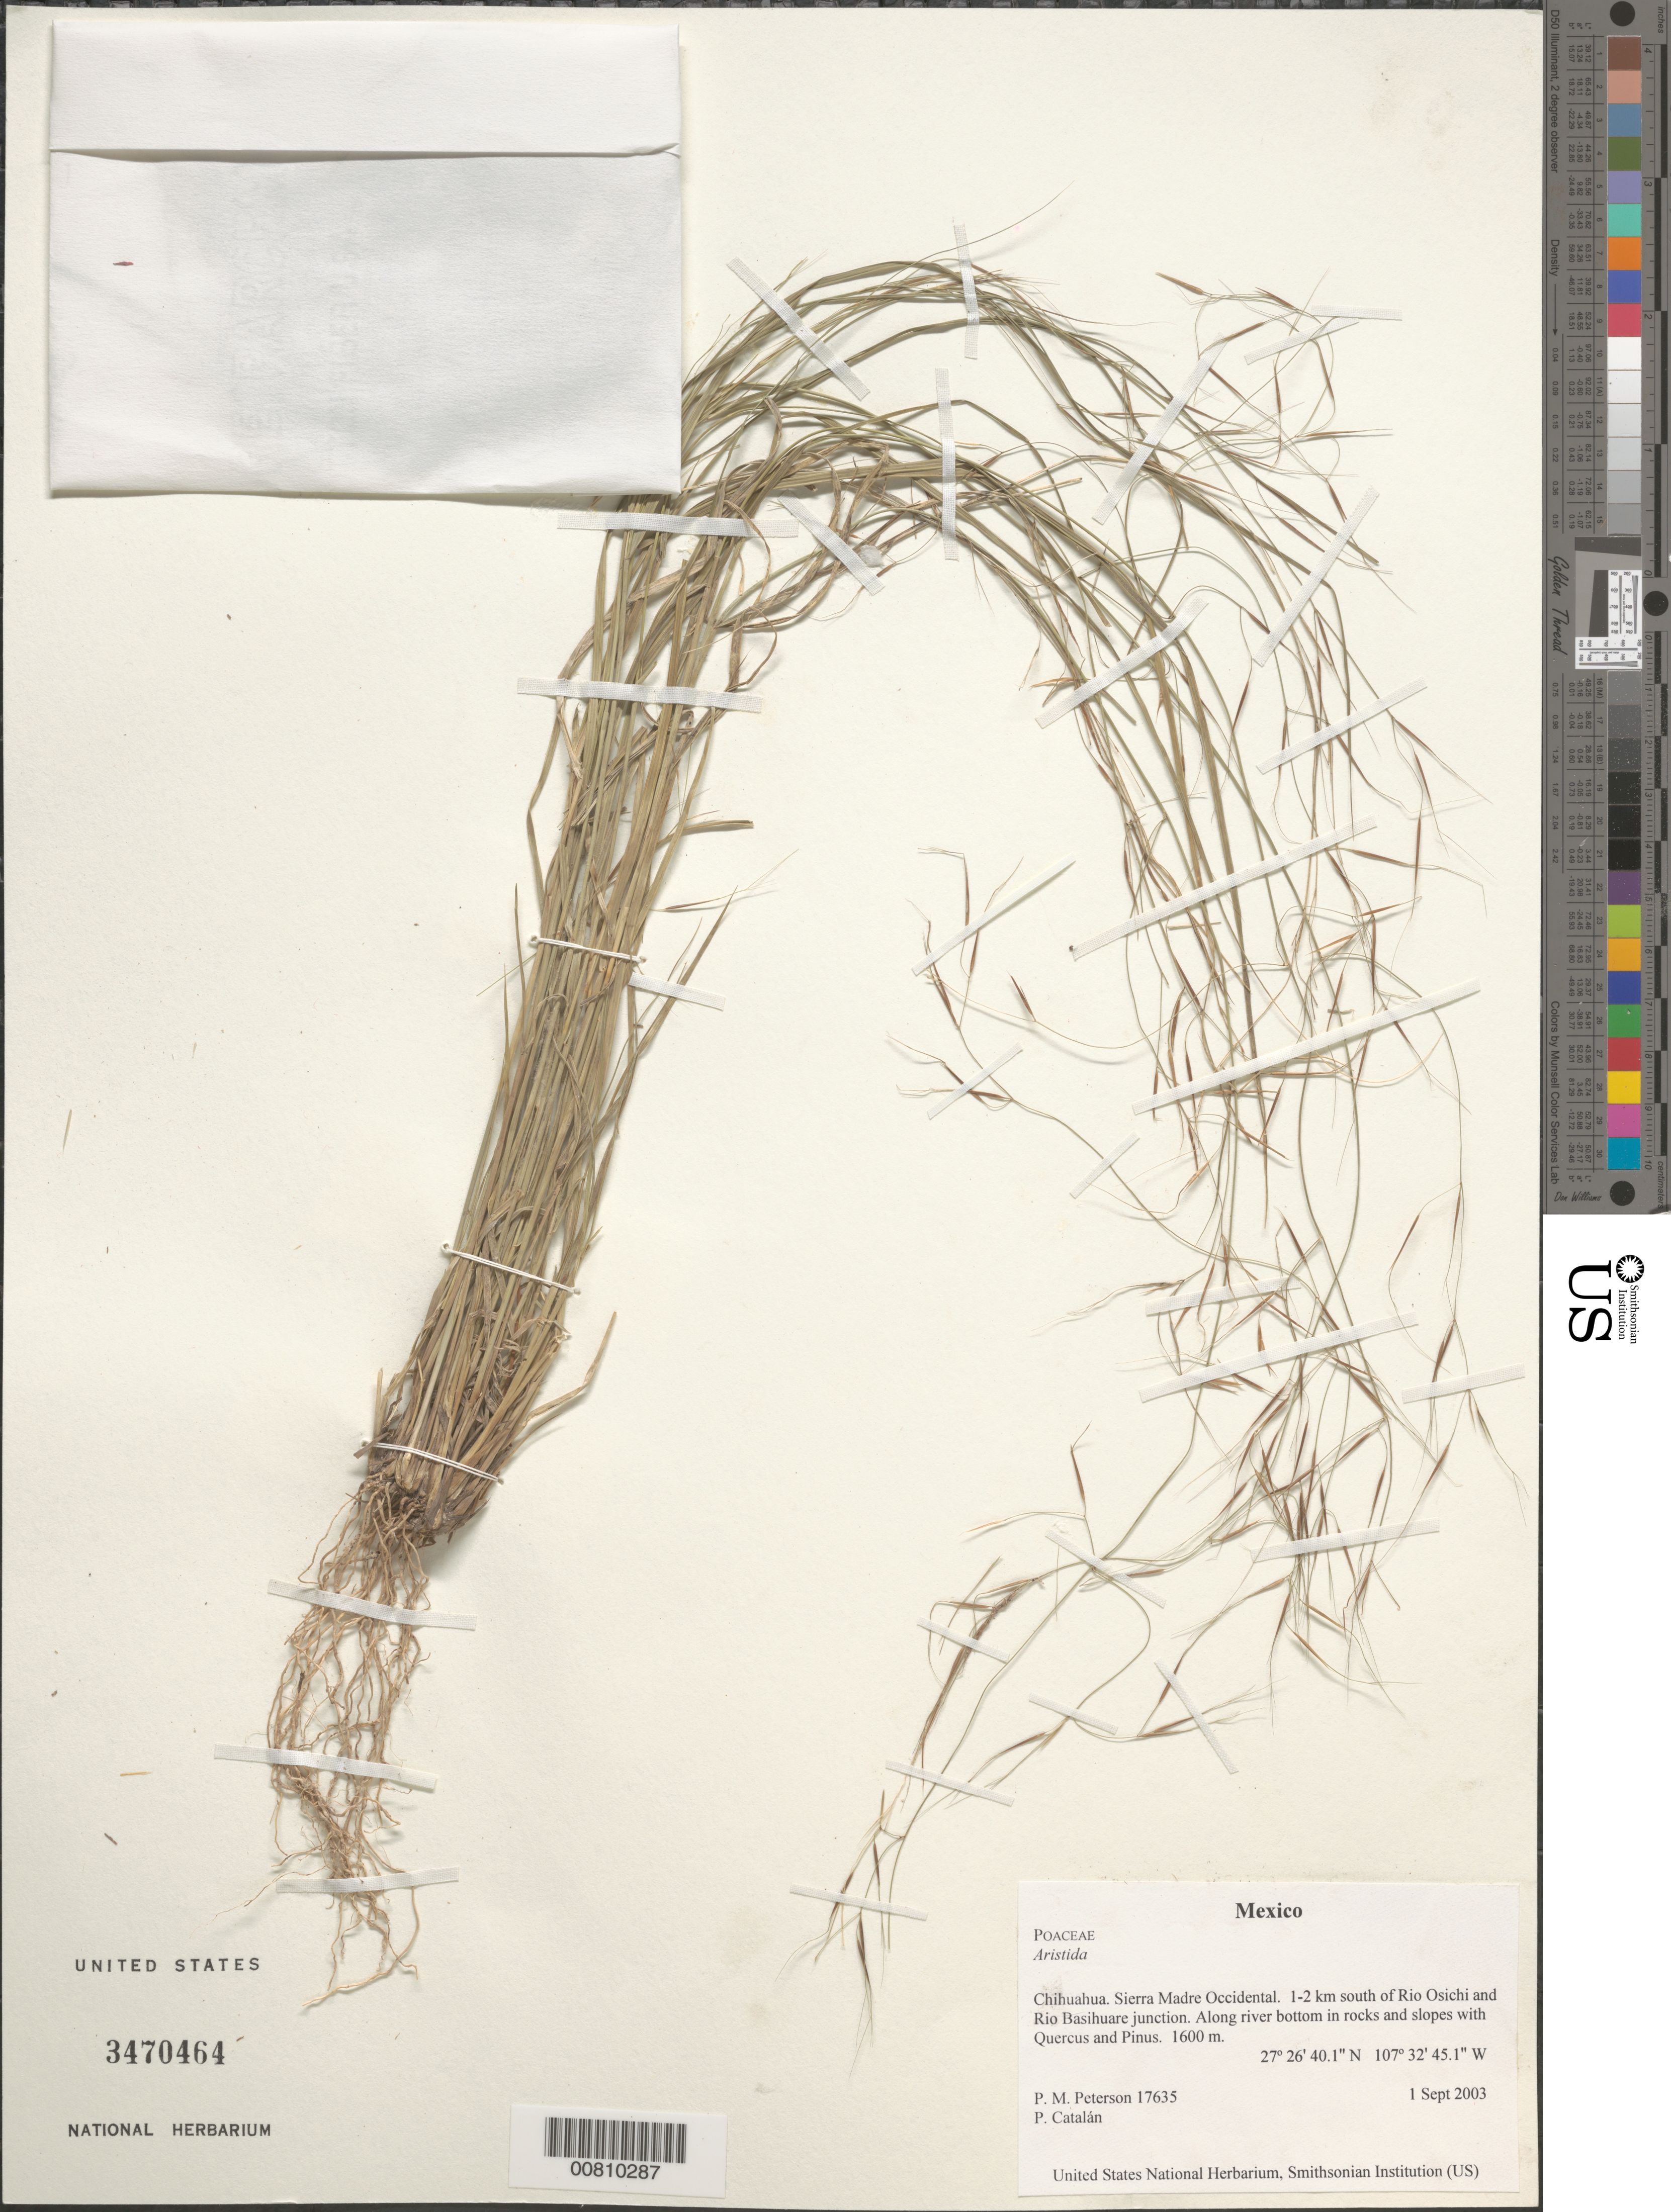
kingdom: Plantae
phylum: Tracheophyta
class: Liliopsida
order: Poales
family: Poaceae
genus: Aristida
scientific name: Aristida sp.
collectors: P. M. Peterson & P. Catalán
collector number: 17635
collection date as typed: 01 Sep 2003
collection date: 2003-09-01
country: Mexico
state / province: Chihuahua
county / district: Sierra Madre Occidental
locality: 1-2 km south of Rio Osichi and Rio Basihuare junction. Along river bottom in rocks and slopes with Quercus and Pinus.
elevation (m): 1600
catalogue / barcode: US 3470464